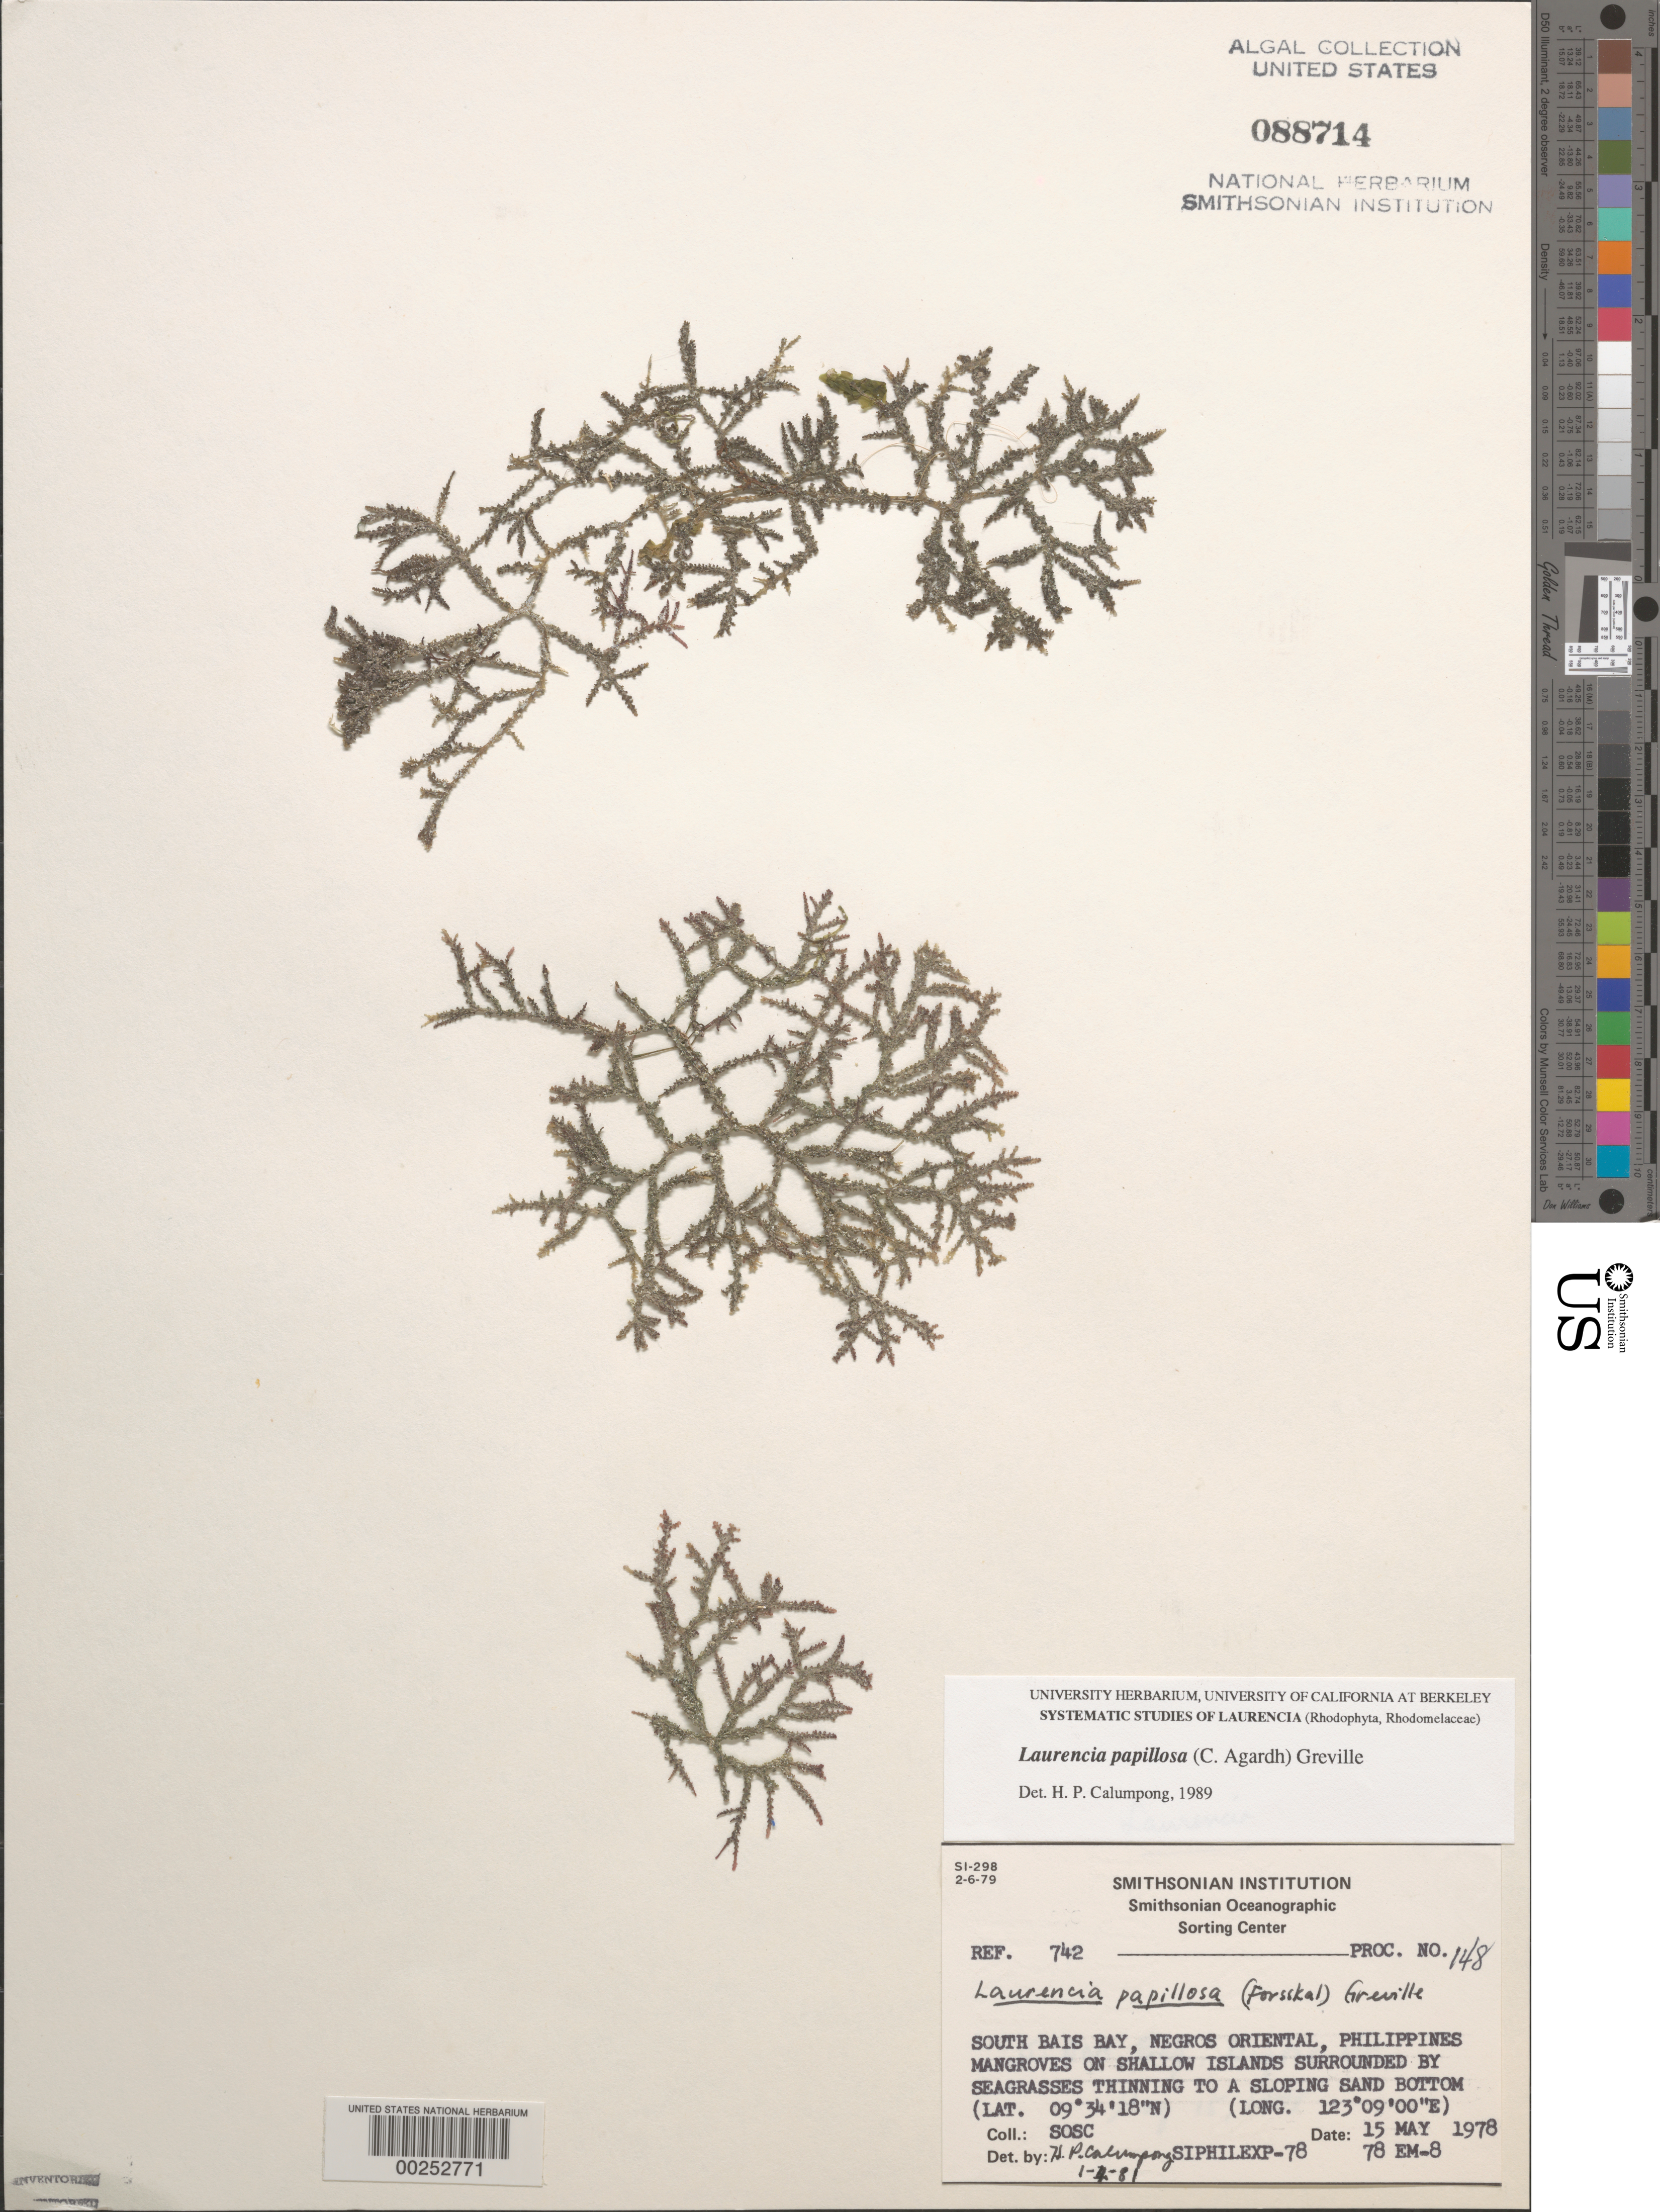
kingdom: Plantae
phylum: Rhodophyta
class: Florideophyceae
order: Ceramiales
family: Rhodomelaceae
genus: Palisada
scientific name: Palisada perforata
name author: (Bory) K.W. Nam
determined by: Algae name updating Project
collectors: SOSC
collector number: Station 78 Em-8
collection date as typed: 15 May 1978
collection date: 1978-05-15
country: Philippines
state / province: Central Visayas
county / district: Negros Oriental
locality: South bais bay, negros oriental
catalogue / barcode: US 88714